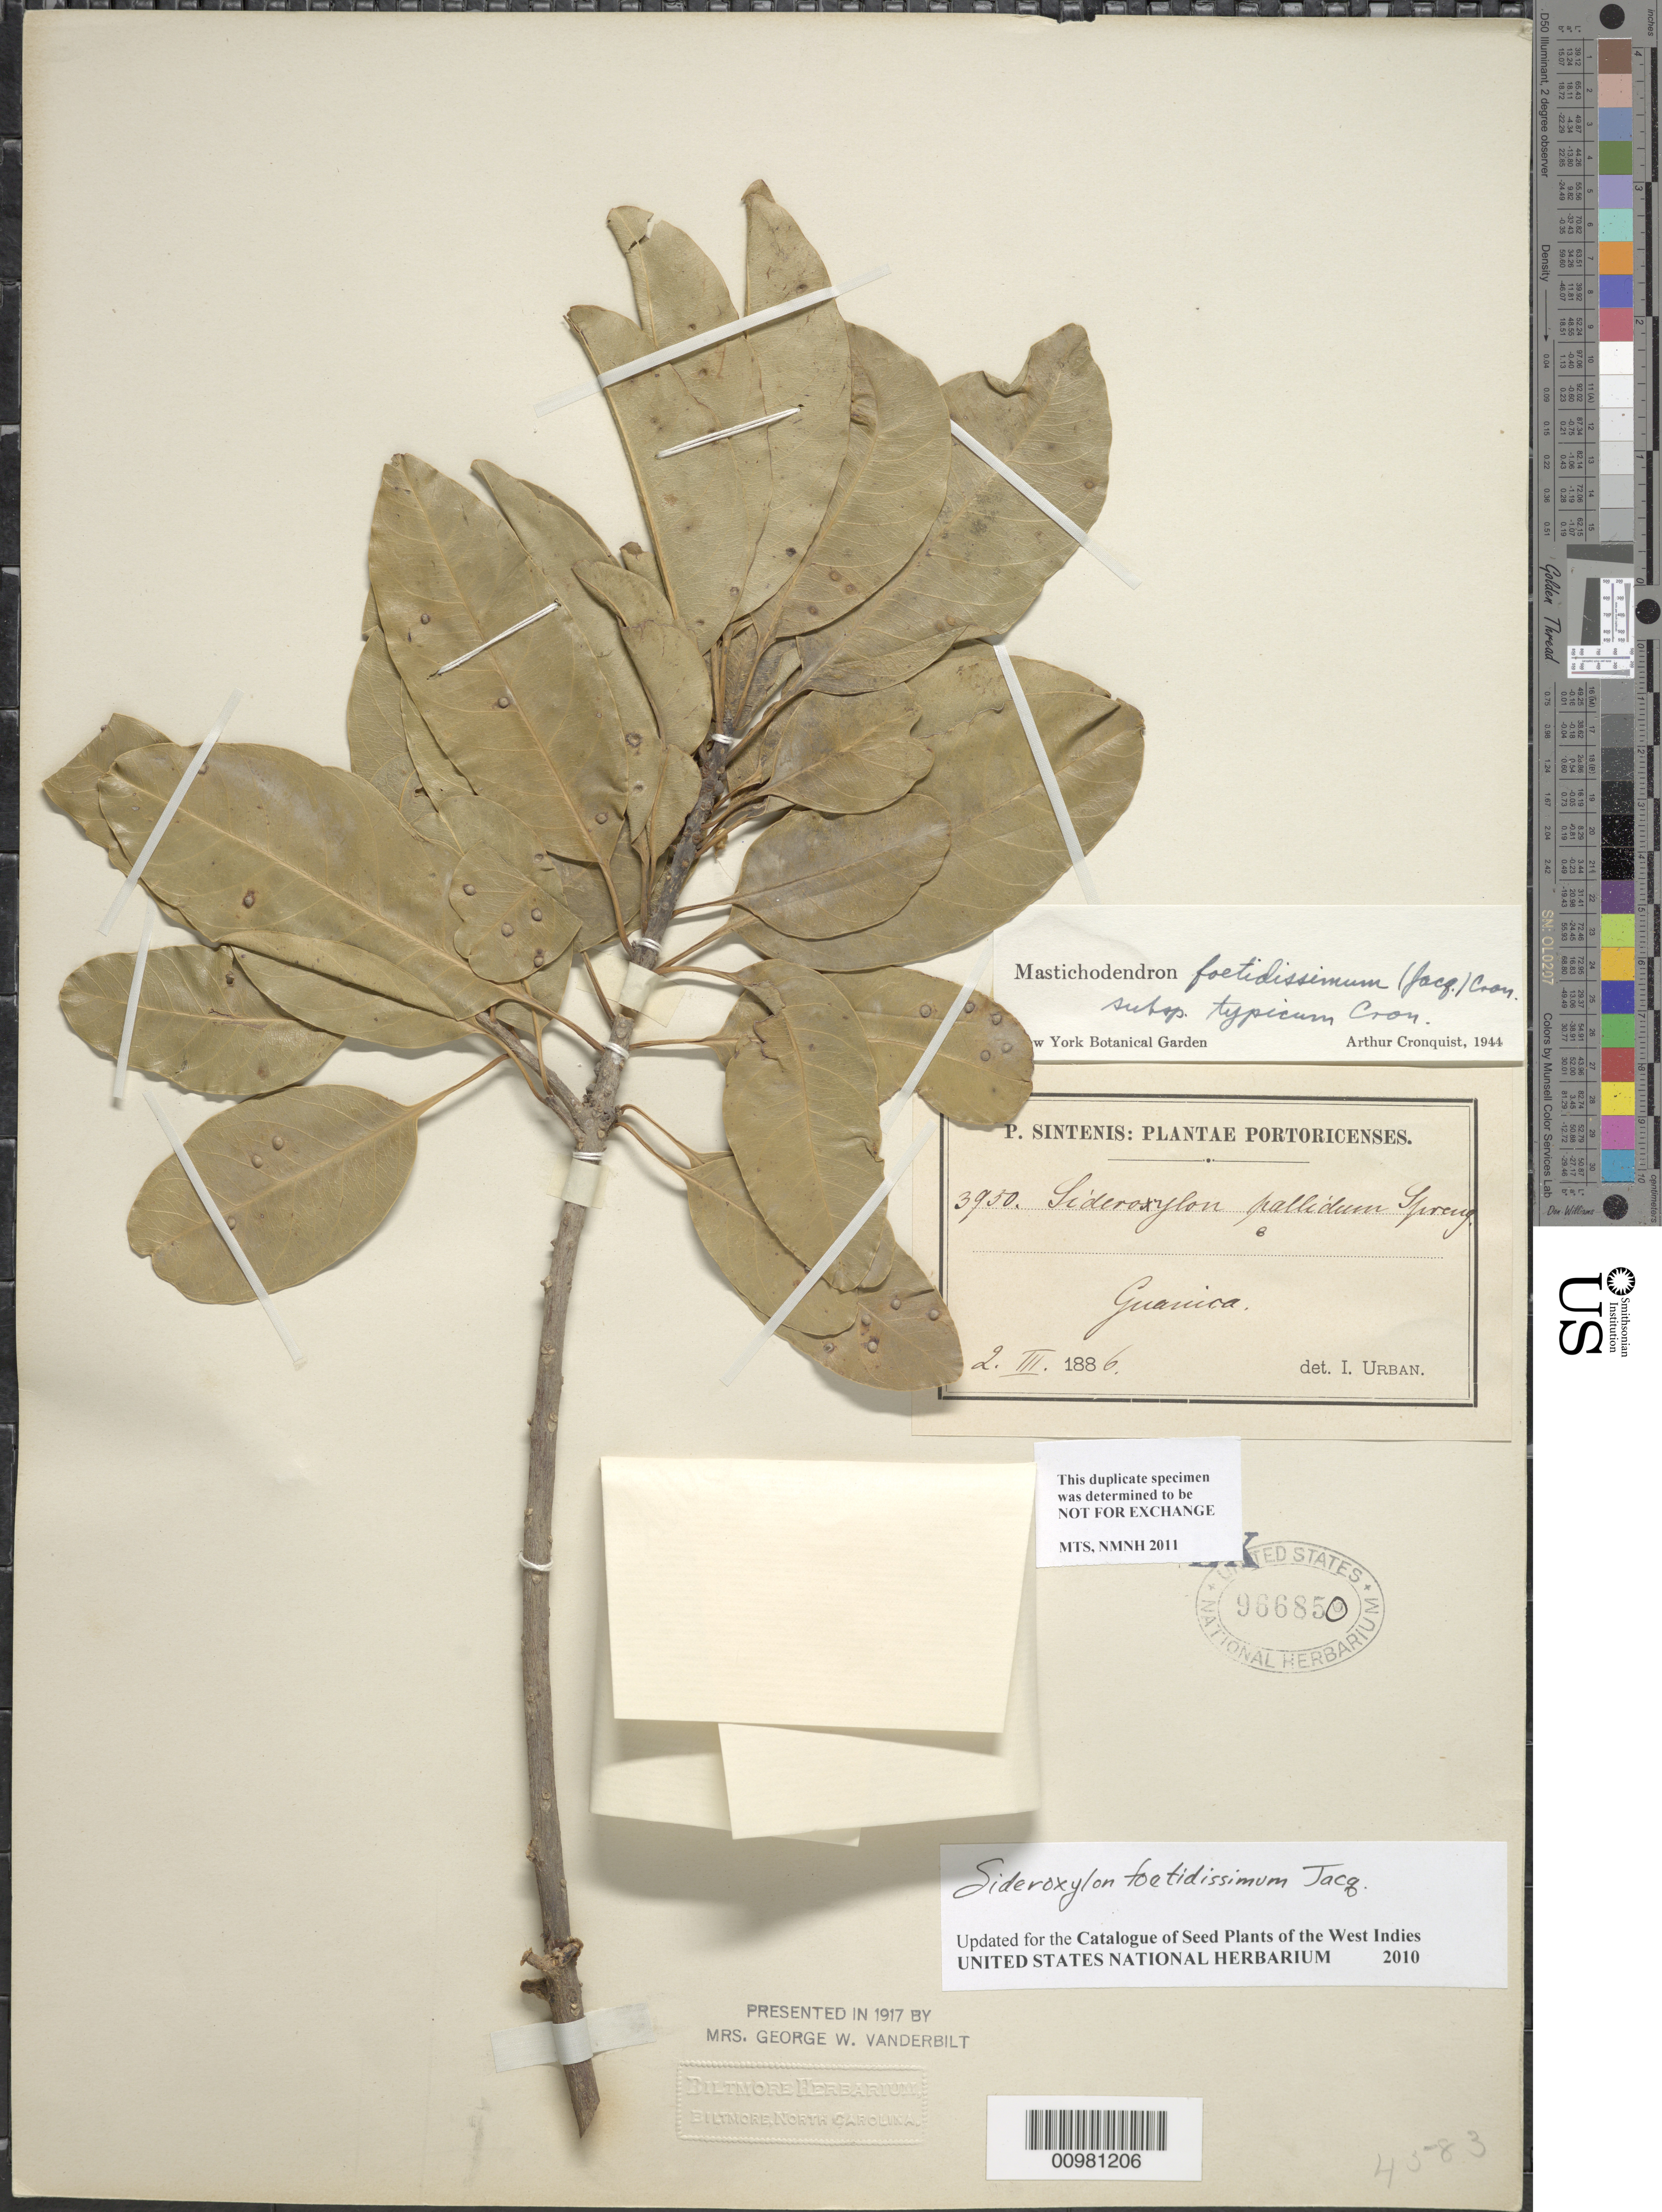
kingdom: Plantae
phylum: Tracheophyta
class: Magnoliopsida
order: Ericales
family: Sapotaceae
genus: Sideroxylon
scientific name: Sideroxylon foetidissimum subsp. foetidissimum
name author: Jacq.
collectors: P. Sintenis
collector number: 3950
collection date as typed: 02 Mar 1886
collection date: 1886-03-02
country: Puerto Rico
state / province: Guánica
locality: Guanica.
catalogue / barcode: US 966850